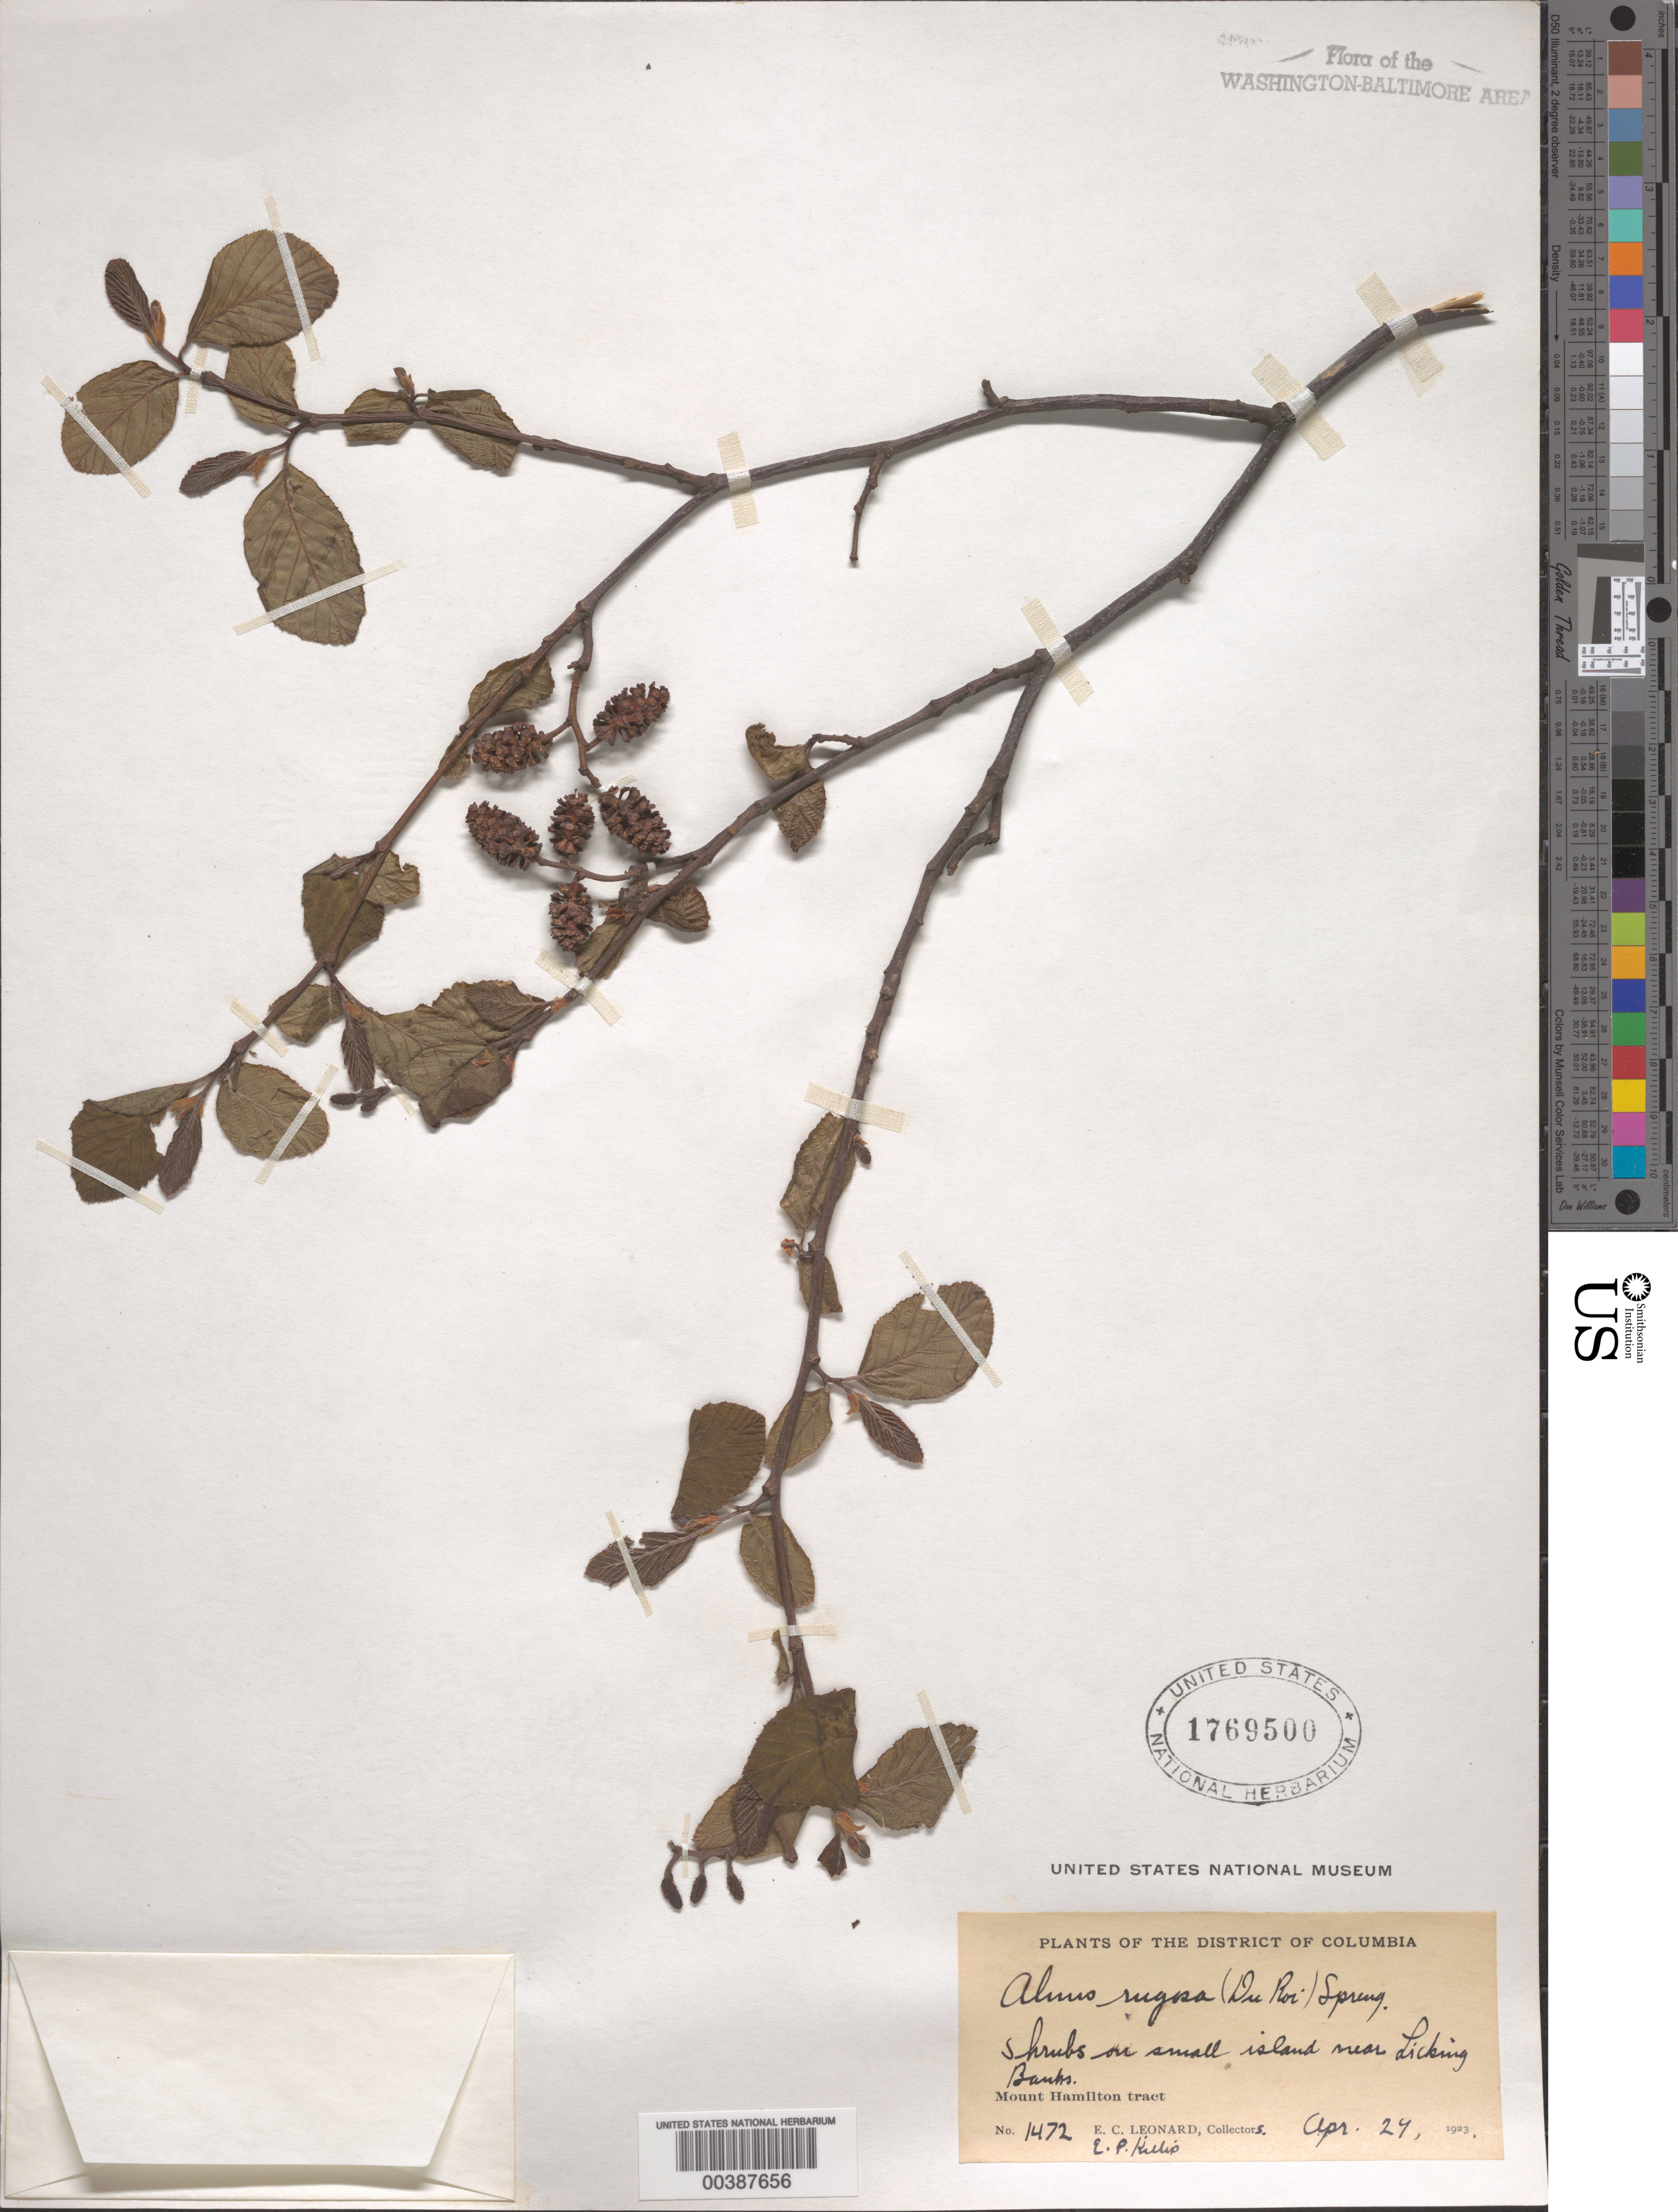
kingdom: Plantae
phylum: Tracheophyta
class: Magnoliopsida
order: Fagales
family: Betulaceae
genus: Alnus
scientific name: Alnus serrulata var. vulgaris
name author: Fernald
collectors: E. C. Leonard & E. P. Killip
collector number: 1472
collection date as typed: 29 Apr 1923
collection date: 1923-04-29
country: United States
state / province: District of Columbia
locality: Licking Banks vicinity, Island, Mount Hamilton Tract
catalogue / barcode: US 1769500